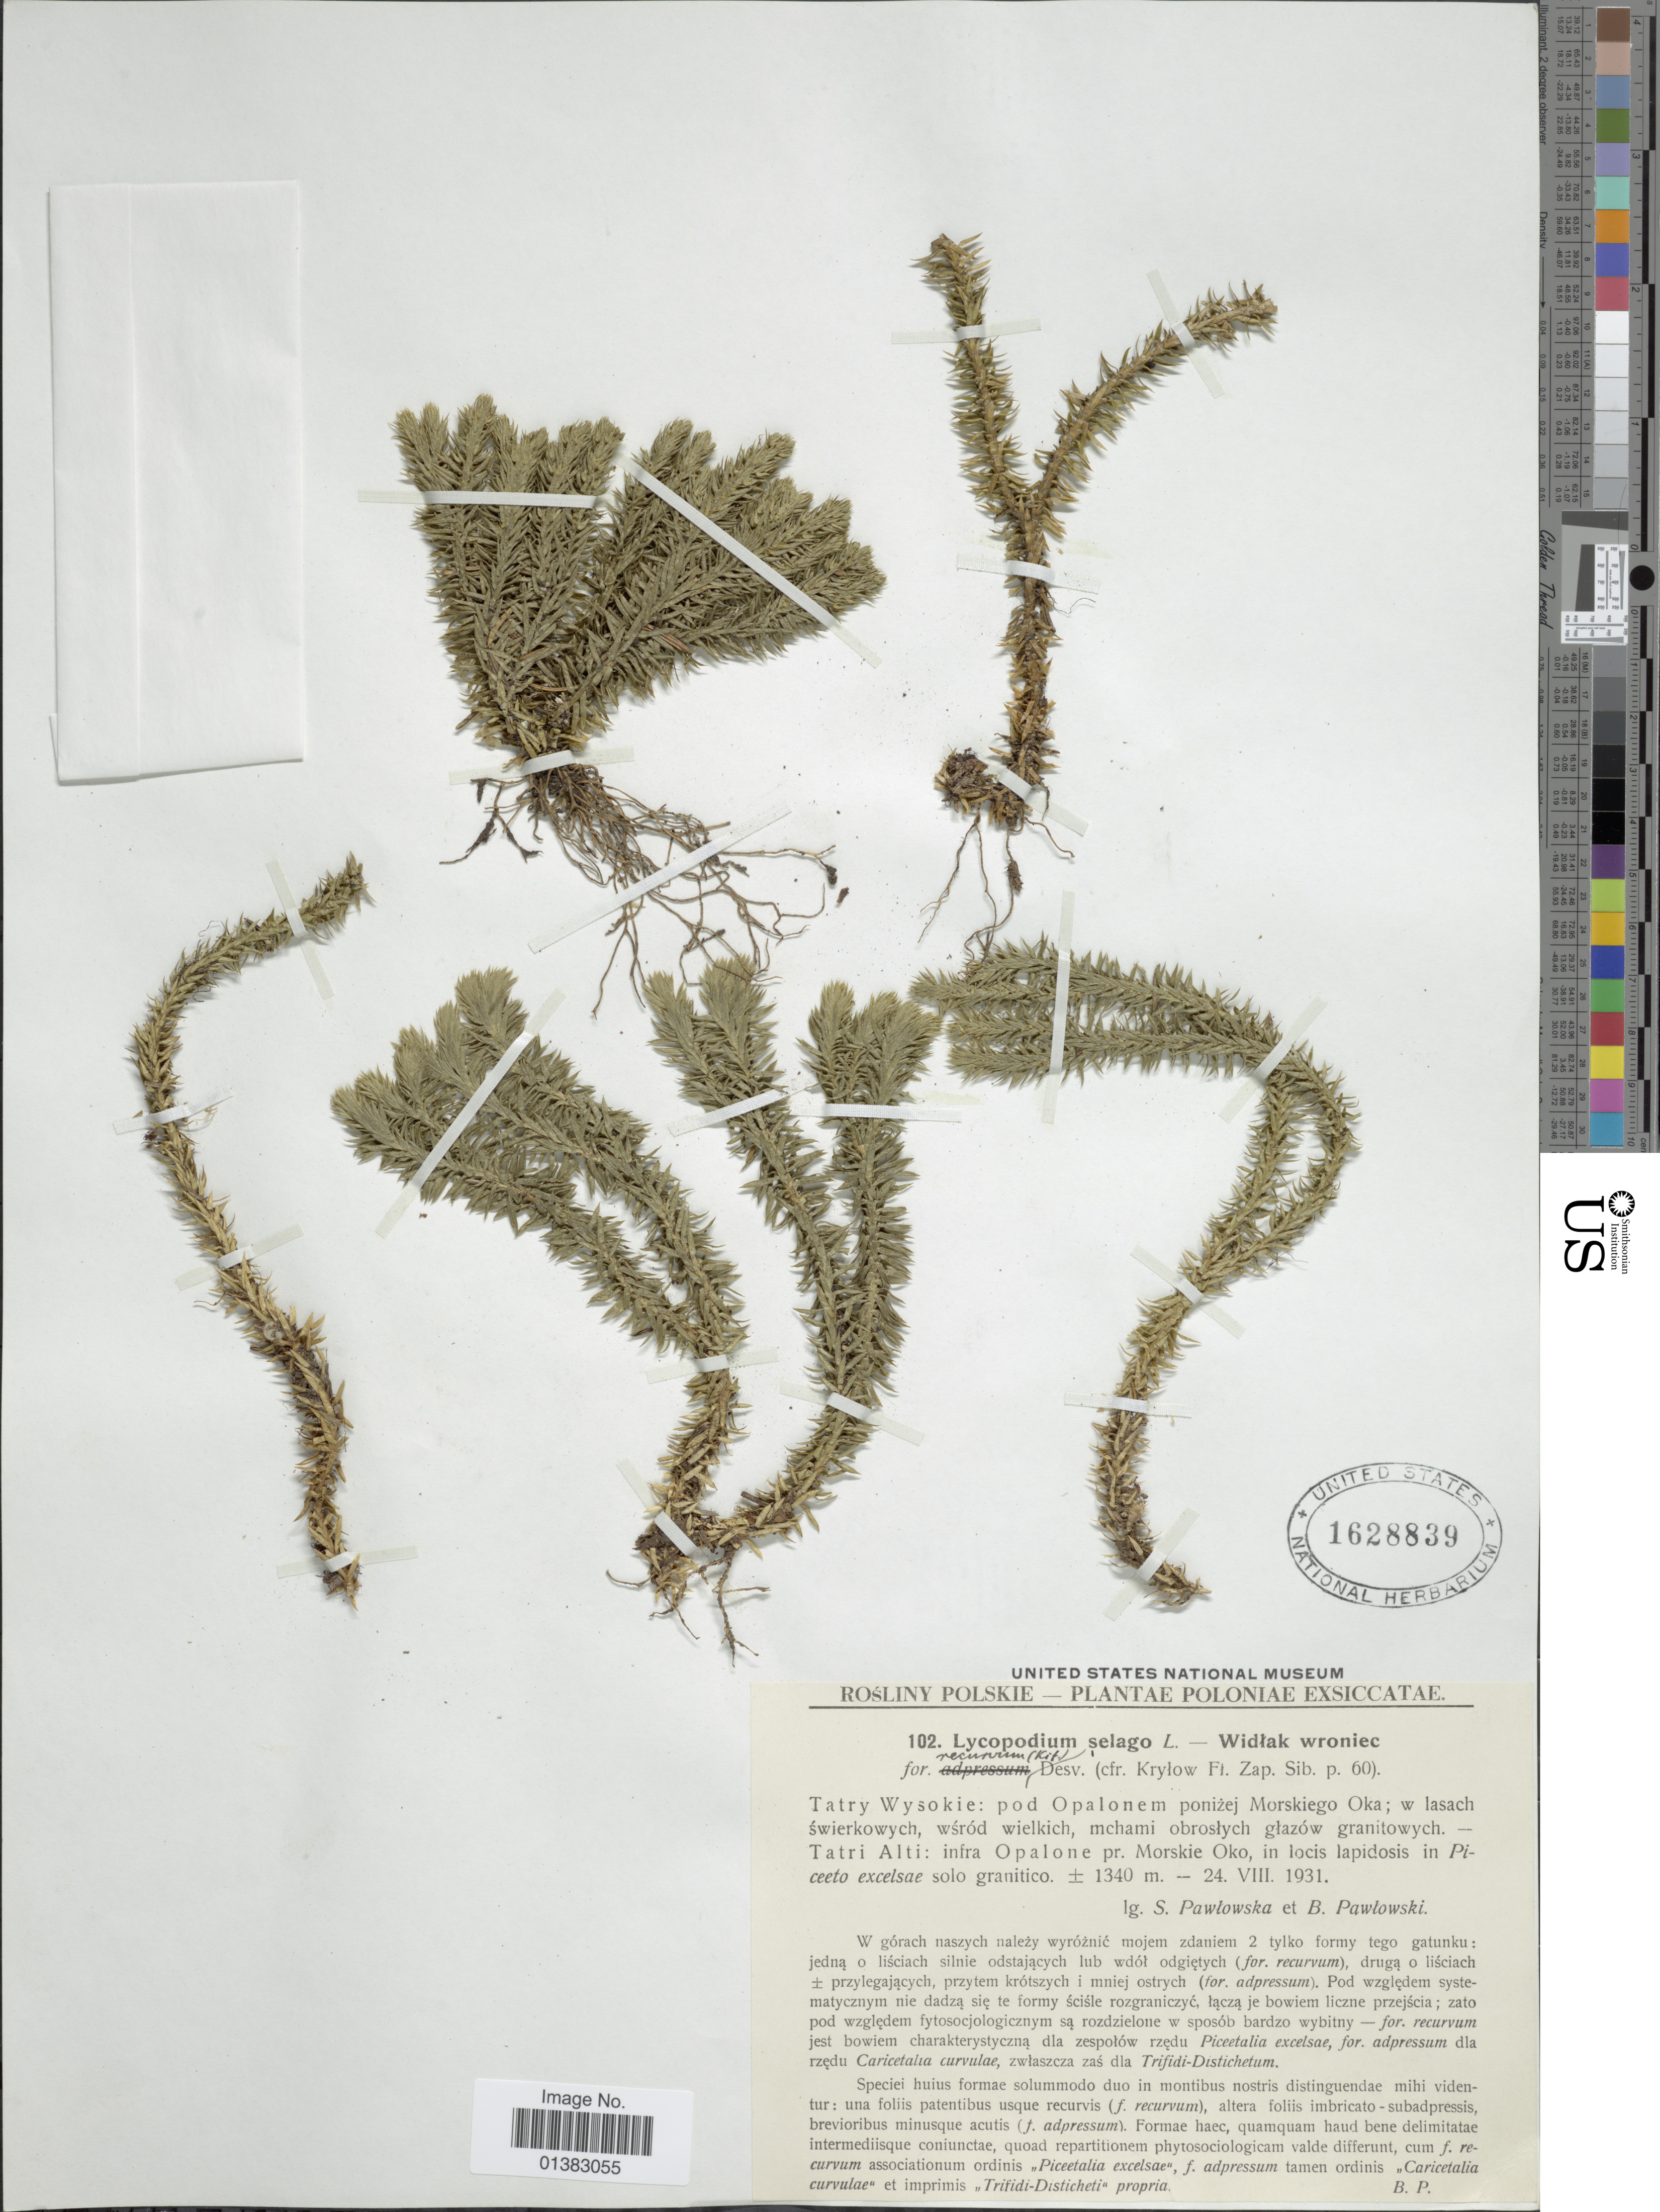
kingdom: Plantae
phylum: Tracheophyta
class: Lycopodiopsida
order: Lycopodiales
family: Lycopodiaceae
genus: Huperzia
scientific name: Huperzia selago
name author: (L.) Bernh. ex Schrank & Mart.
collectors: S. Pawlowska & B. Pawlowski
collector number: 102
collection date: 1931-08-24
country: Poland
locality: Poloniae, Tatry Wysokie: pod Opalonem ponizej Morskiego Oka; w lasach 'swierkowych, wsród wielkich, mchami obroslych glazów granitowych, Tatri Alti: infra Opalone pr. Morskie Oko, in locis lapidosis in Piceeto exelsae solo granitico [interpreted]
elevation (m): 1340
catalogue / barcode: US 1628839